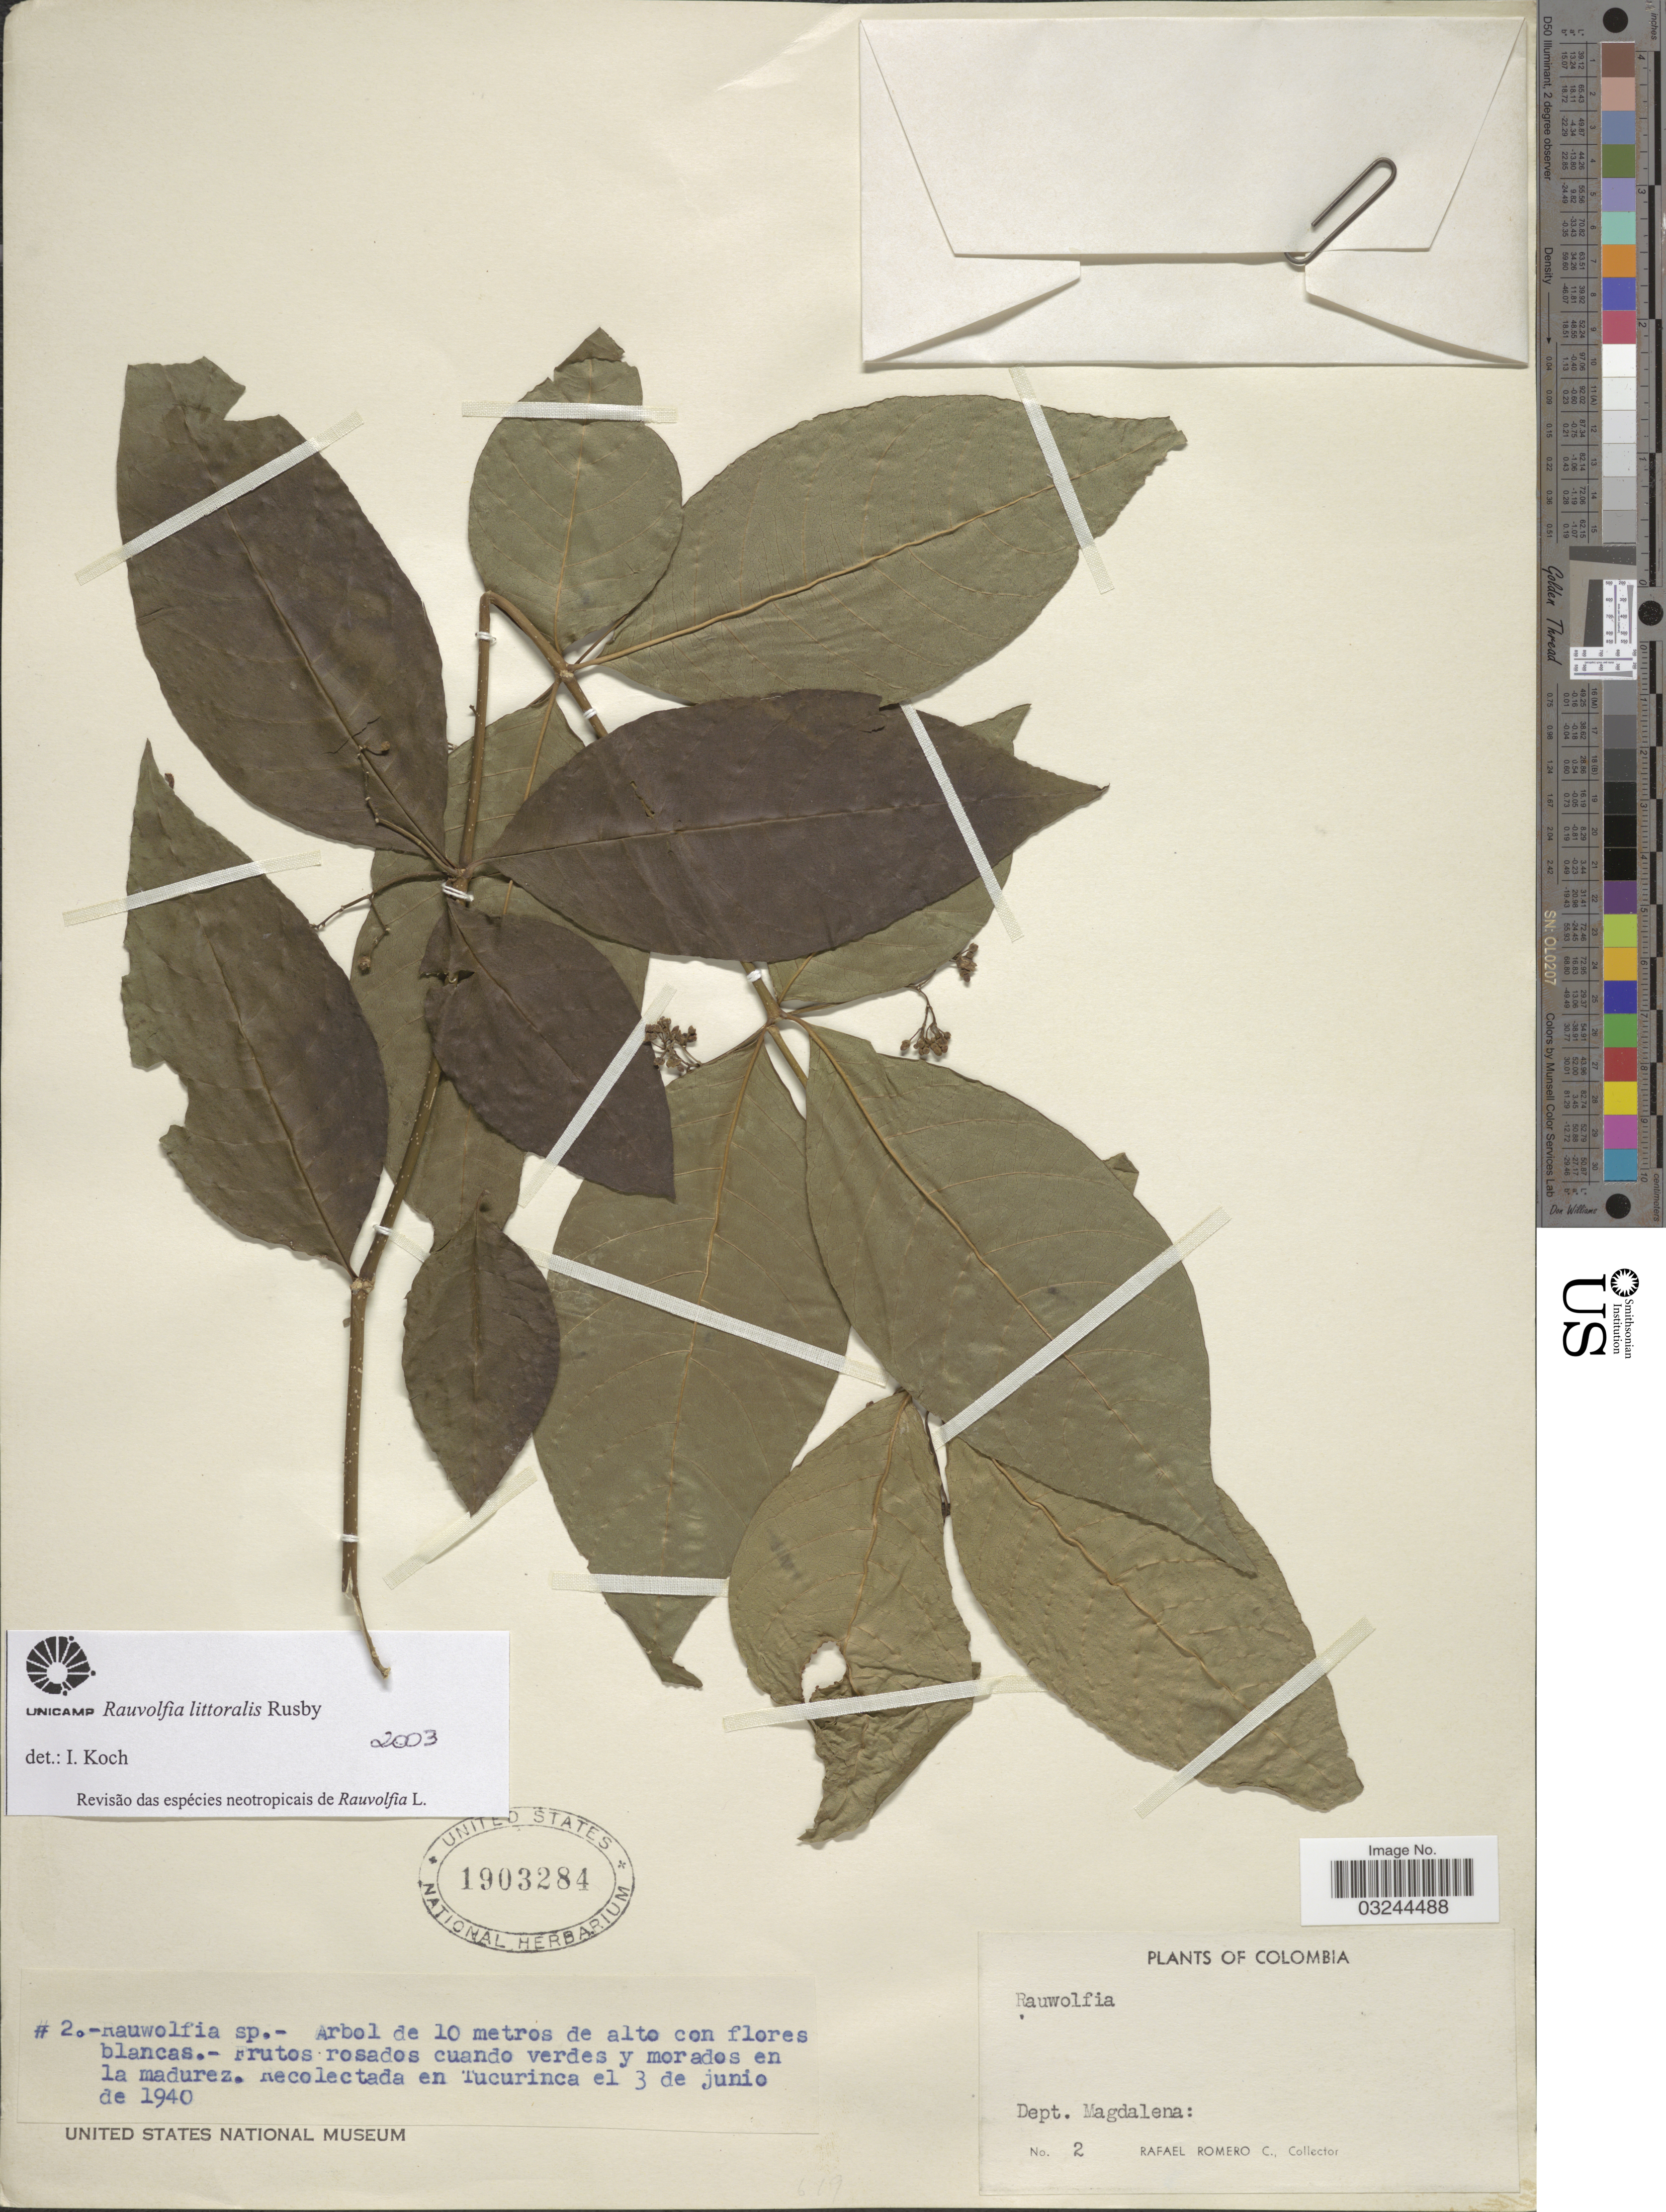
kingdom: Plantae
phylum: Tracheophyta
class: Magnoliopsida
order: Gentianales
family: Apocynaceae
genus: Rauvolfia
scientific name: Rauvolfia littoralis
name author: Rusby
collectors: R. Romero Castañeda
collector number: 2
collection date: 1940-06-03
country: Colombia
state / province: Magdalena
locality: Tucurinca. Dept. Magdalena.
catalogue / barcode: US 1903284